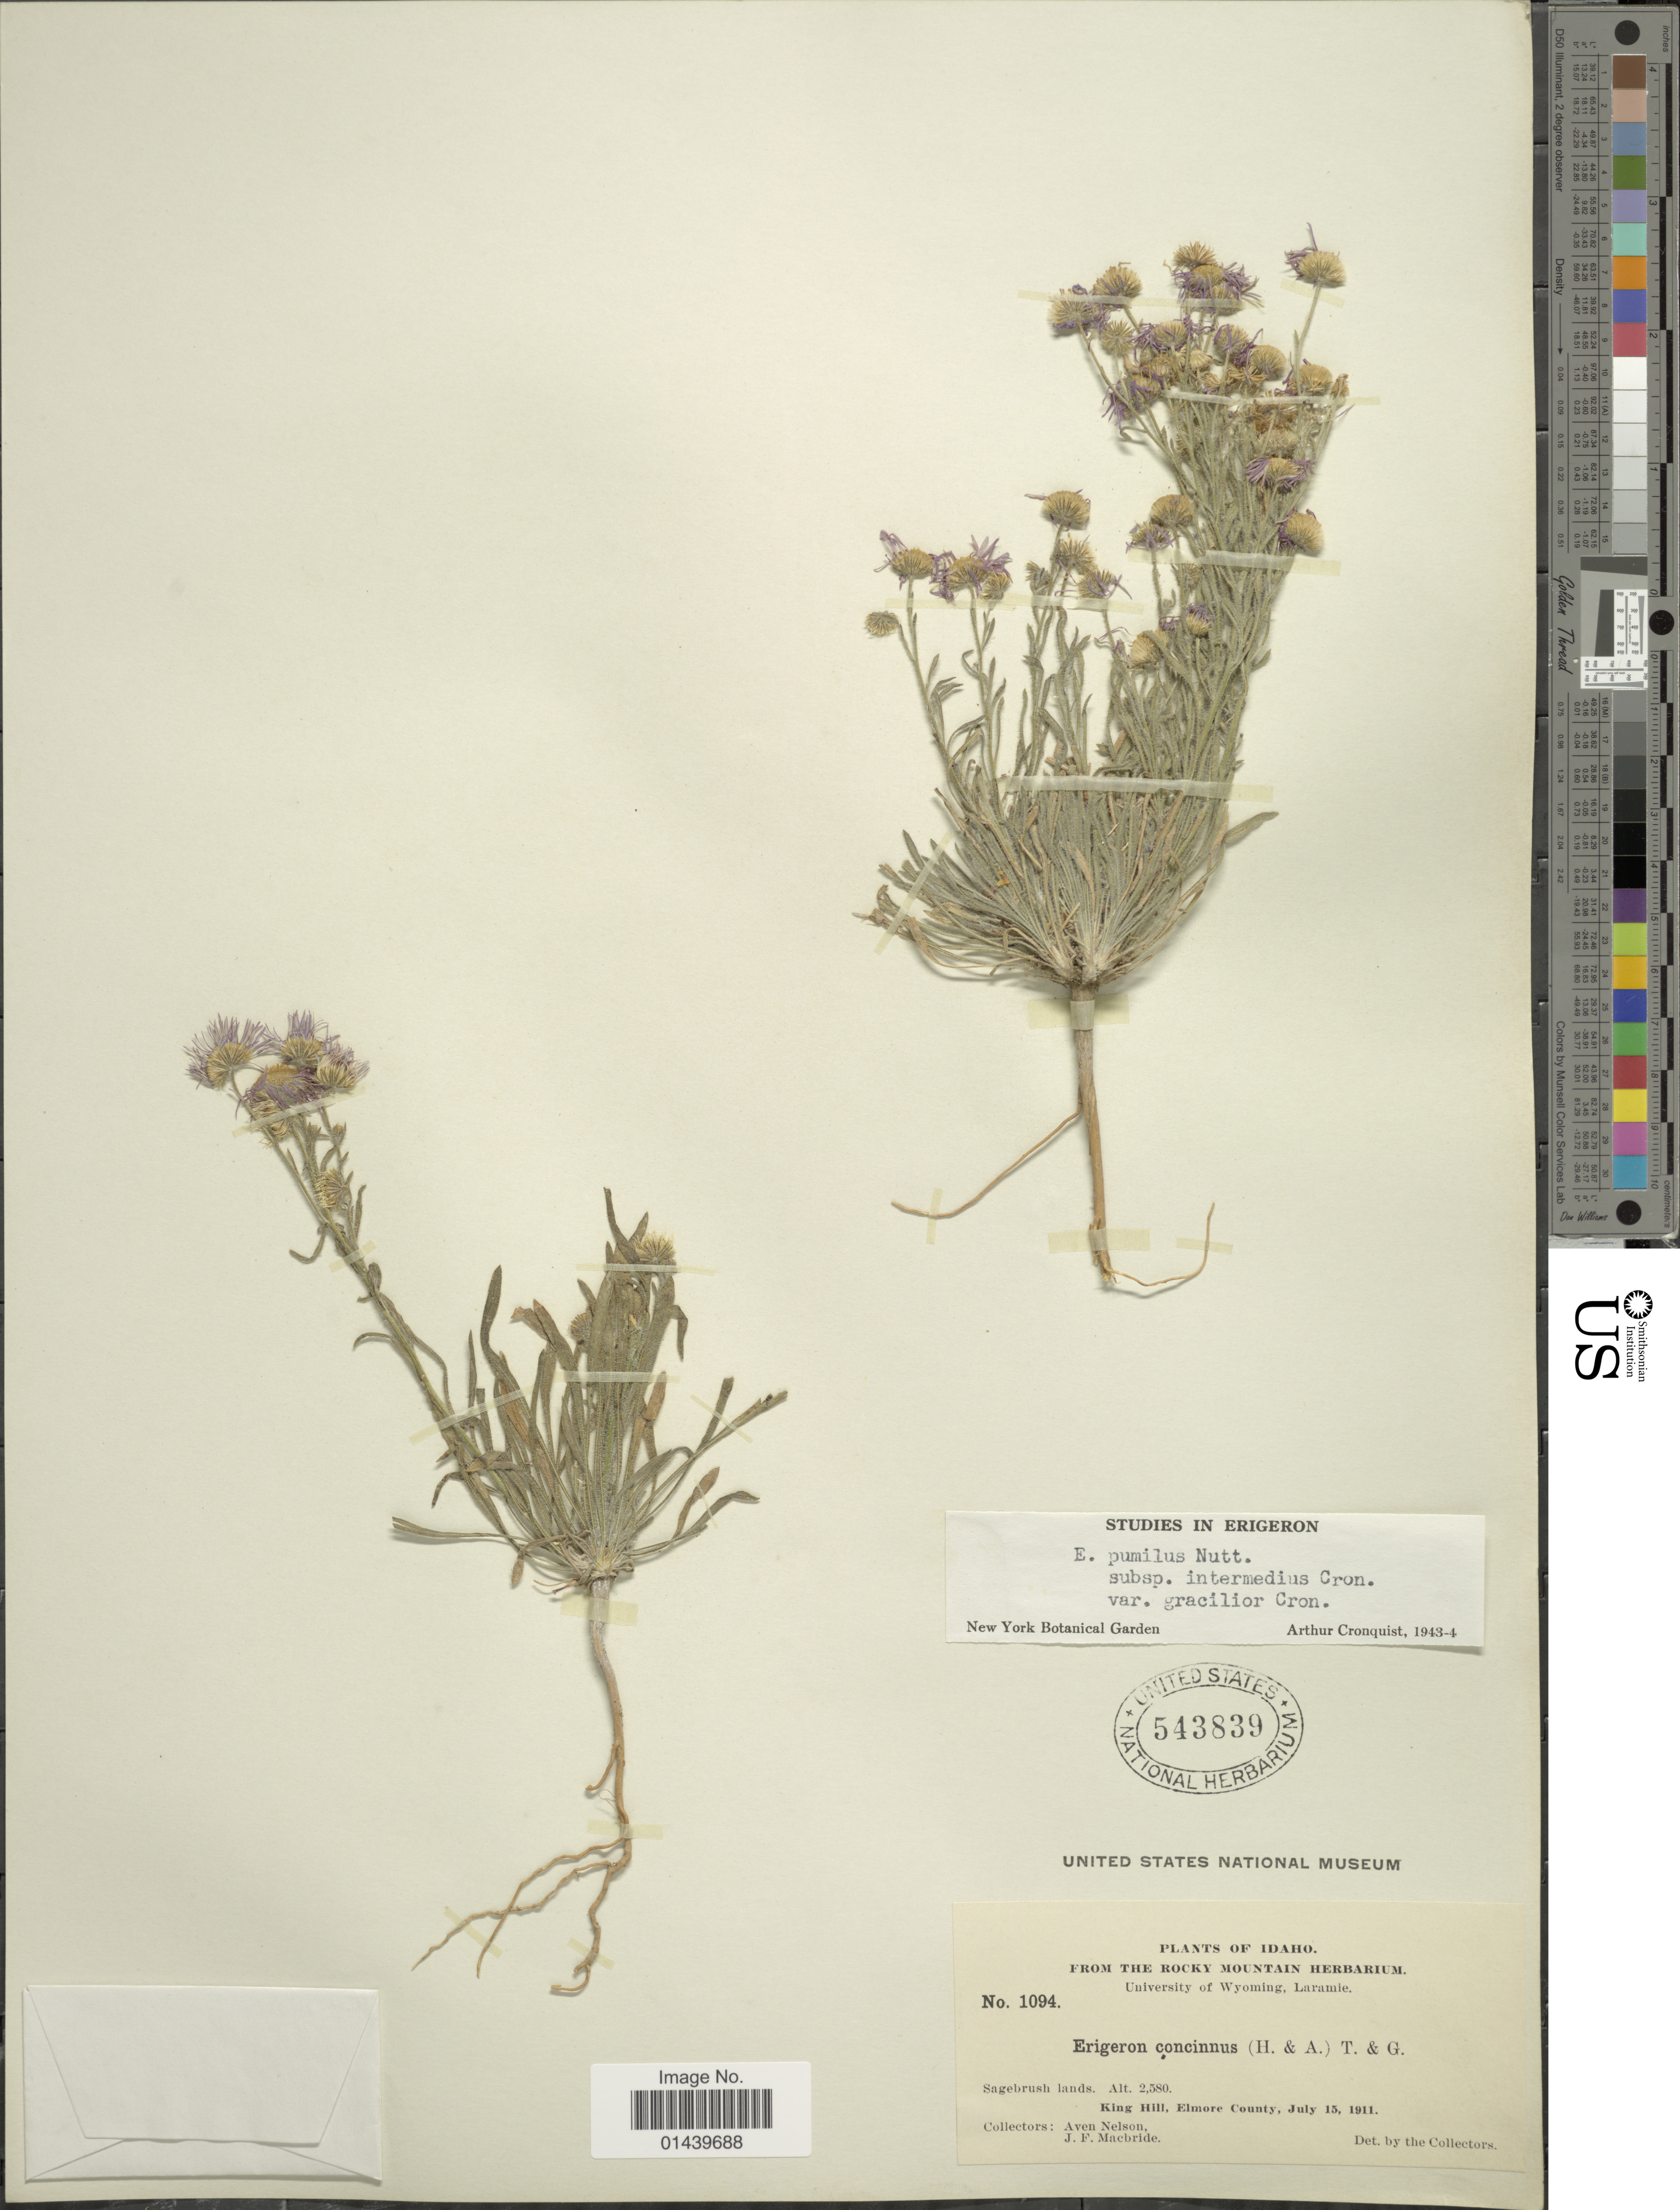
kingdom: Plantae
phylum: Tracheophyta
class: Magnoliopsida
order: Asterales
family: Asteraceae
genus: Erigeron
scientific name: Erigeron pumilus var. gracilior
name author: Cronq.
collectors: A. Nelson & J. F. Macbride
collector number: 1094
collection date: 1911-07-15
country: United States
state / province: Idaho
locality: Sagebrush land. King Hill, Elmore County.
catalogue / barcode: US 543839